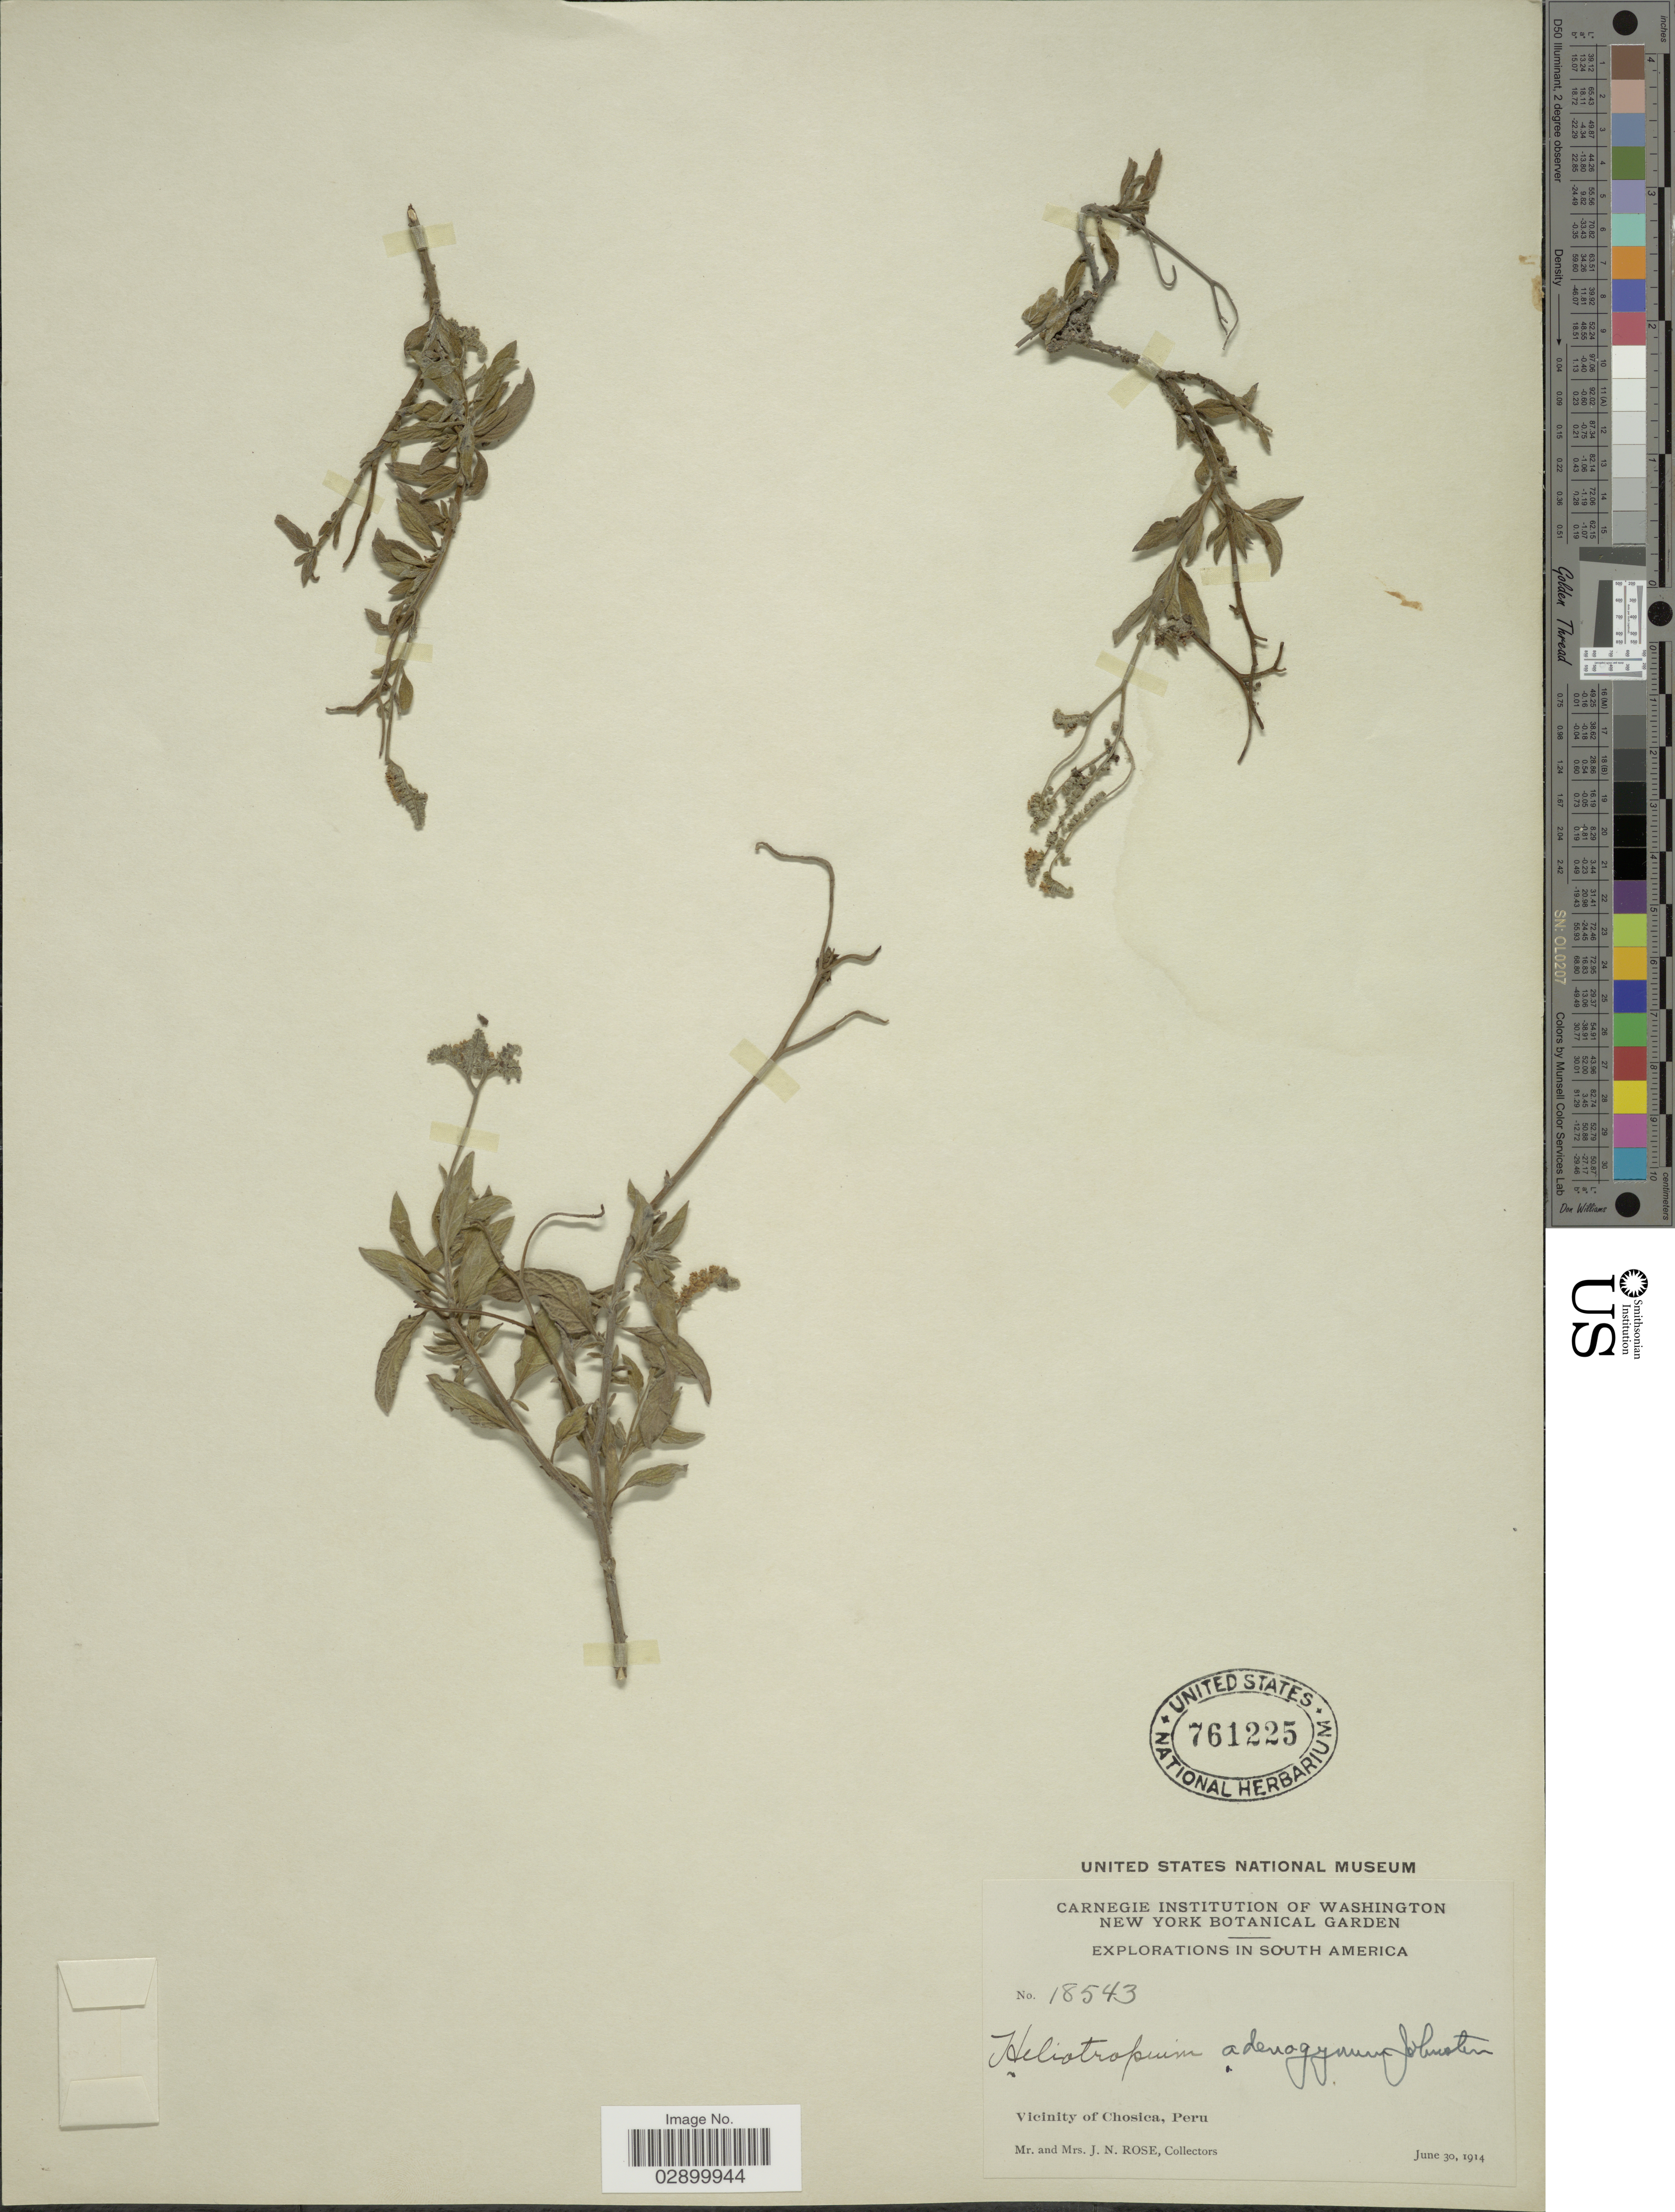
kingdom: Plantae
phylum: Tracheophyta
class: Magnoliopsida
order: Boraginales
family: Heliotropiaceae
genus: Heliotropium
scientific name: Heliotropium adenogynum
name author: I.M. Johnst.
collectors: J. N. Rose & L. B. Rose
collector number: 18543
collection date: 1914-06-30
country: Peru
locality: Vicinity of Chosica.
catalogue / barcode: US 761225